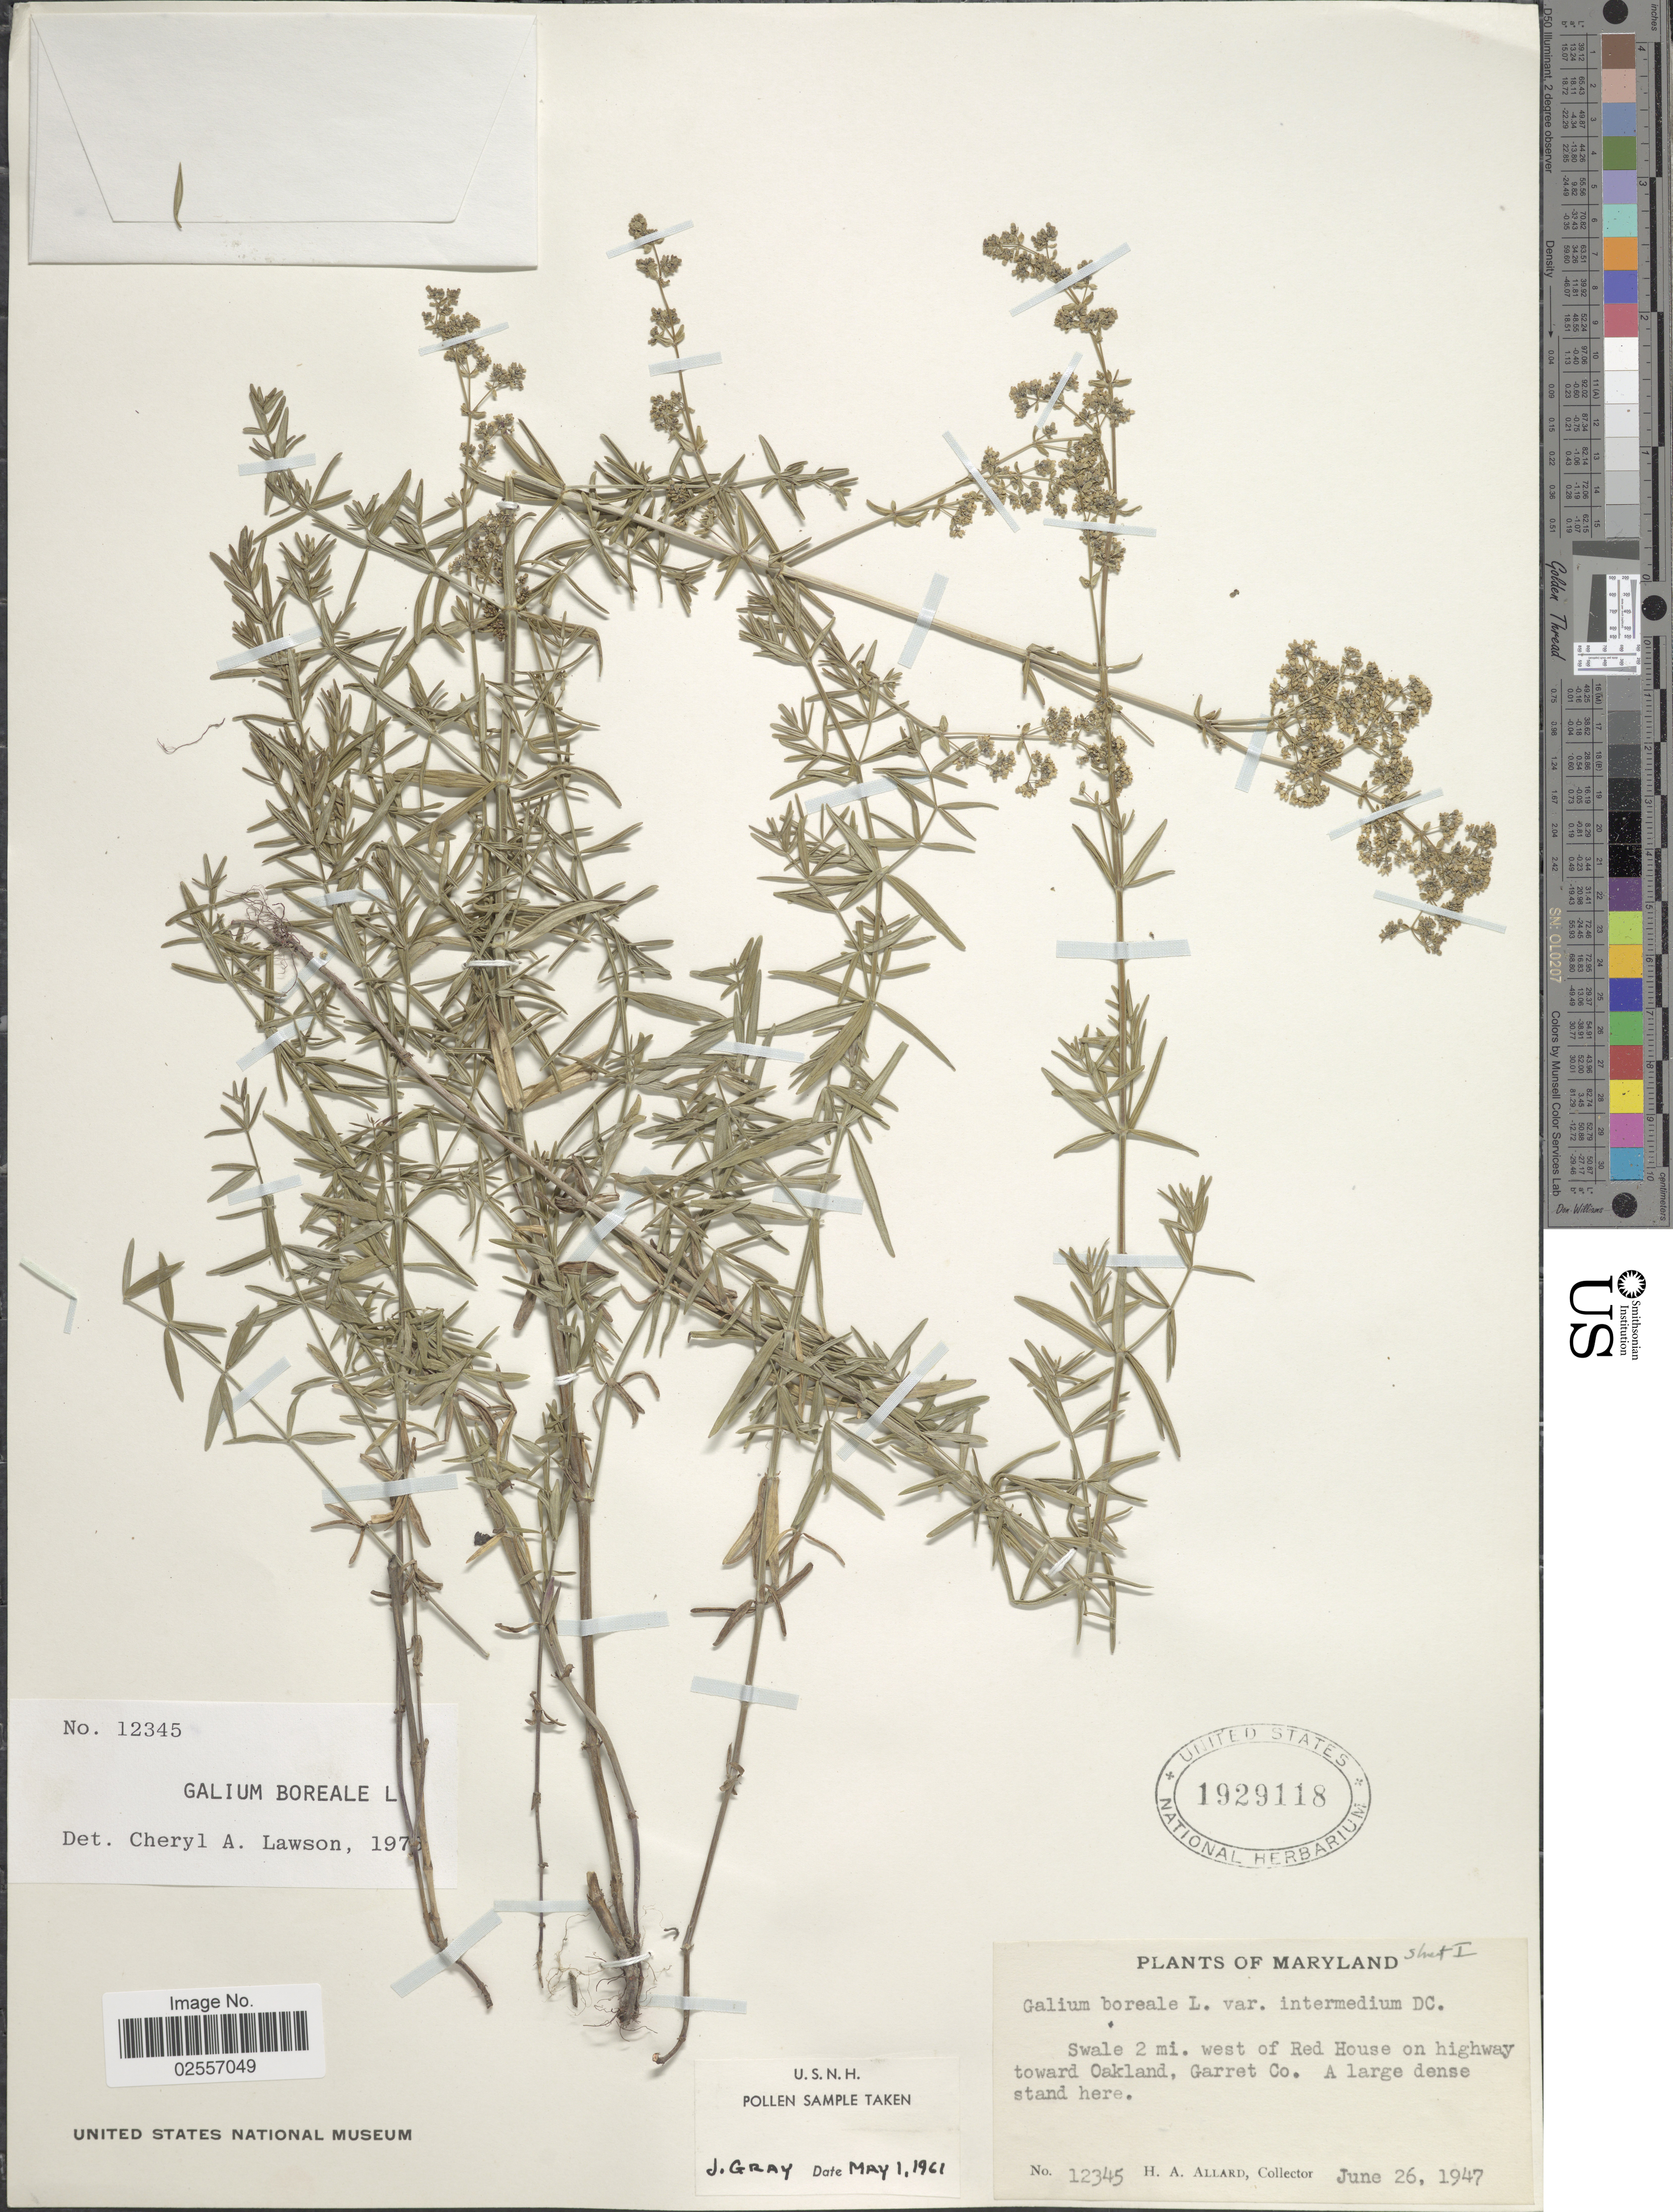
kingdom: Plantae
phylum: Tracheophyta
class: Magnoliopsida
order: Gentianales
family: Rubiaceae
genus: Galium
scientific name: Galium boreale L.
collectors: H. A. Allard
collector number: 12345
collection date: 1947-06-26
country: United States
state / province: Maryland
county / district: Garrett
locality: Swale 2 mi. west of Red House on highway toward Oakland, Garrett Co.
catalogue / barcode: US 1929118